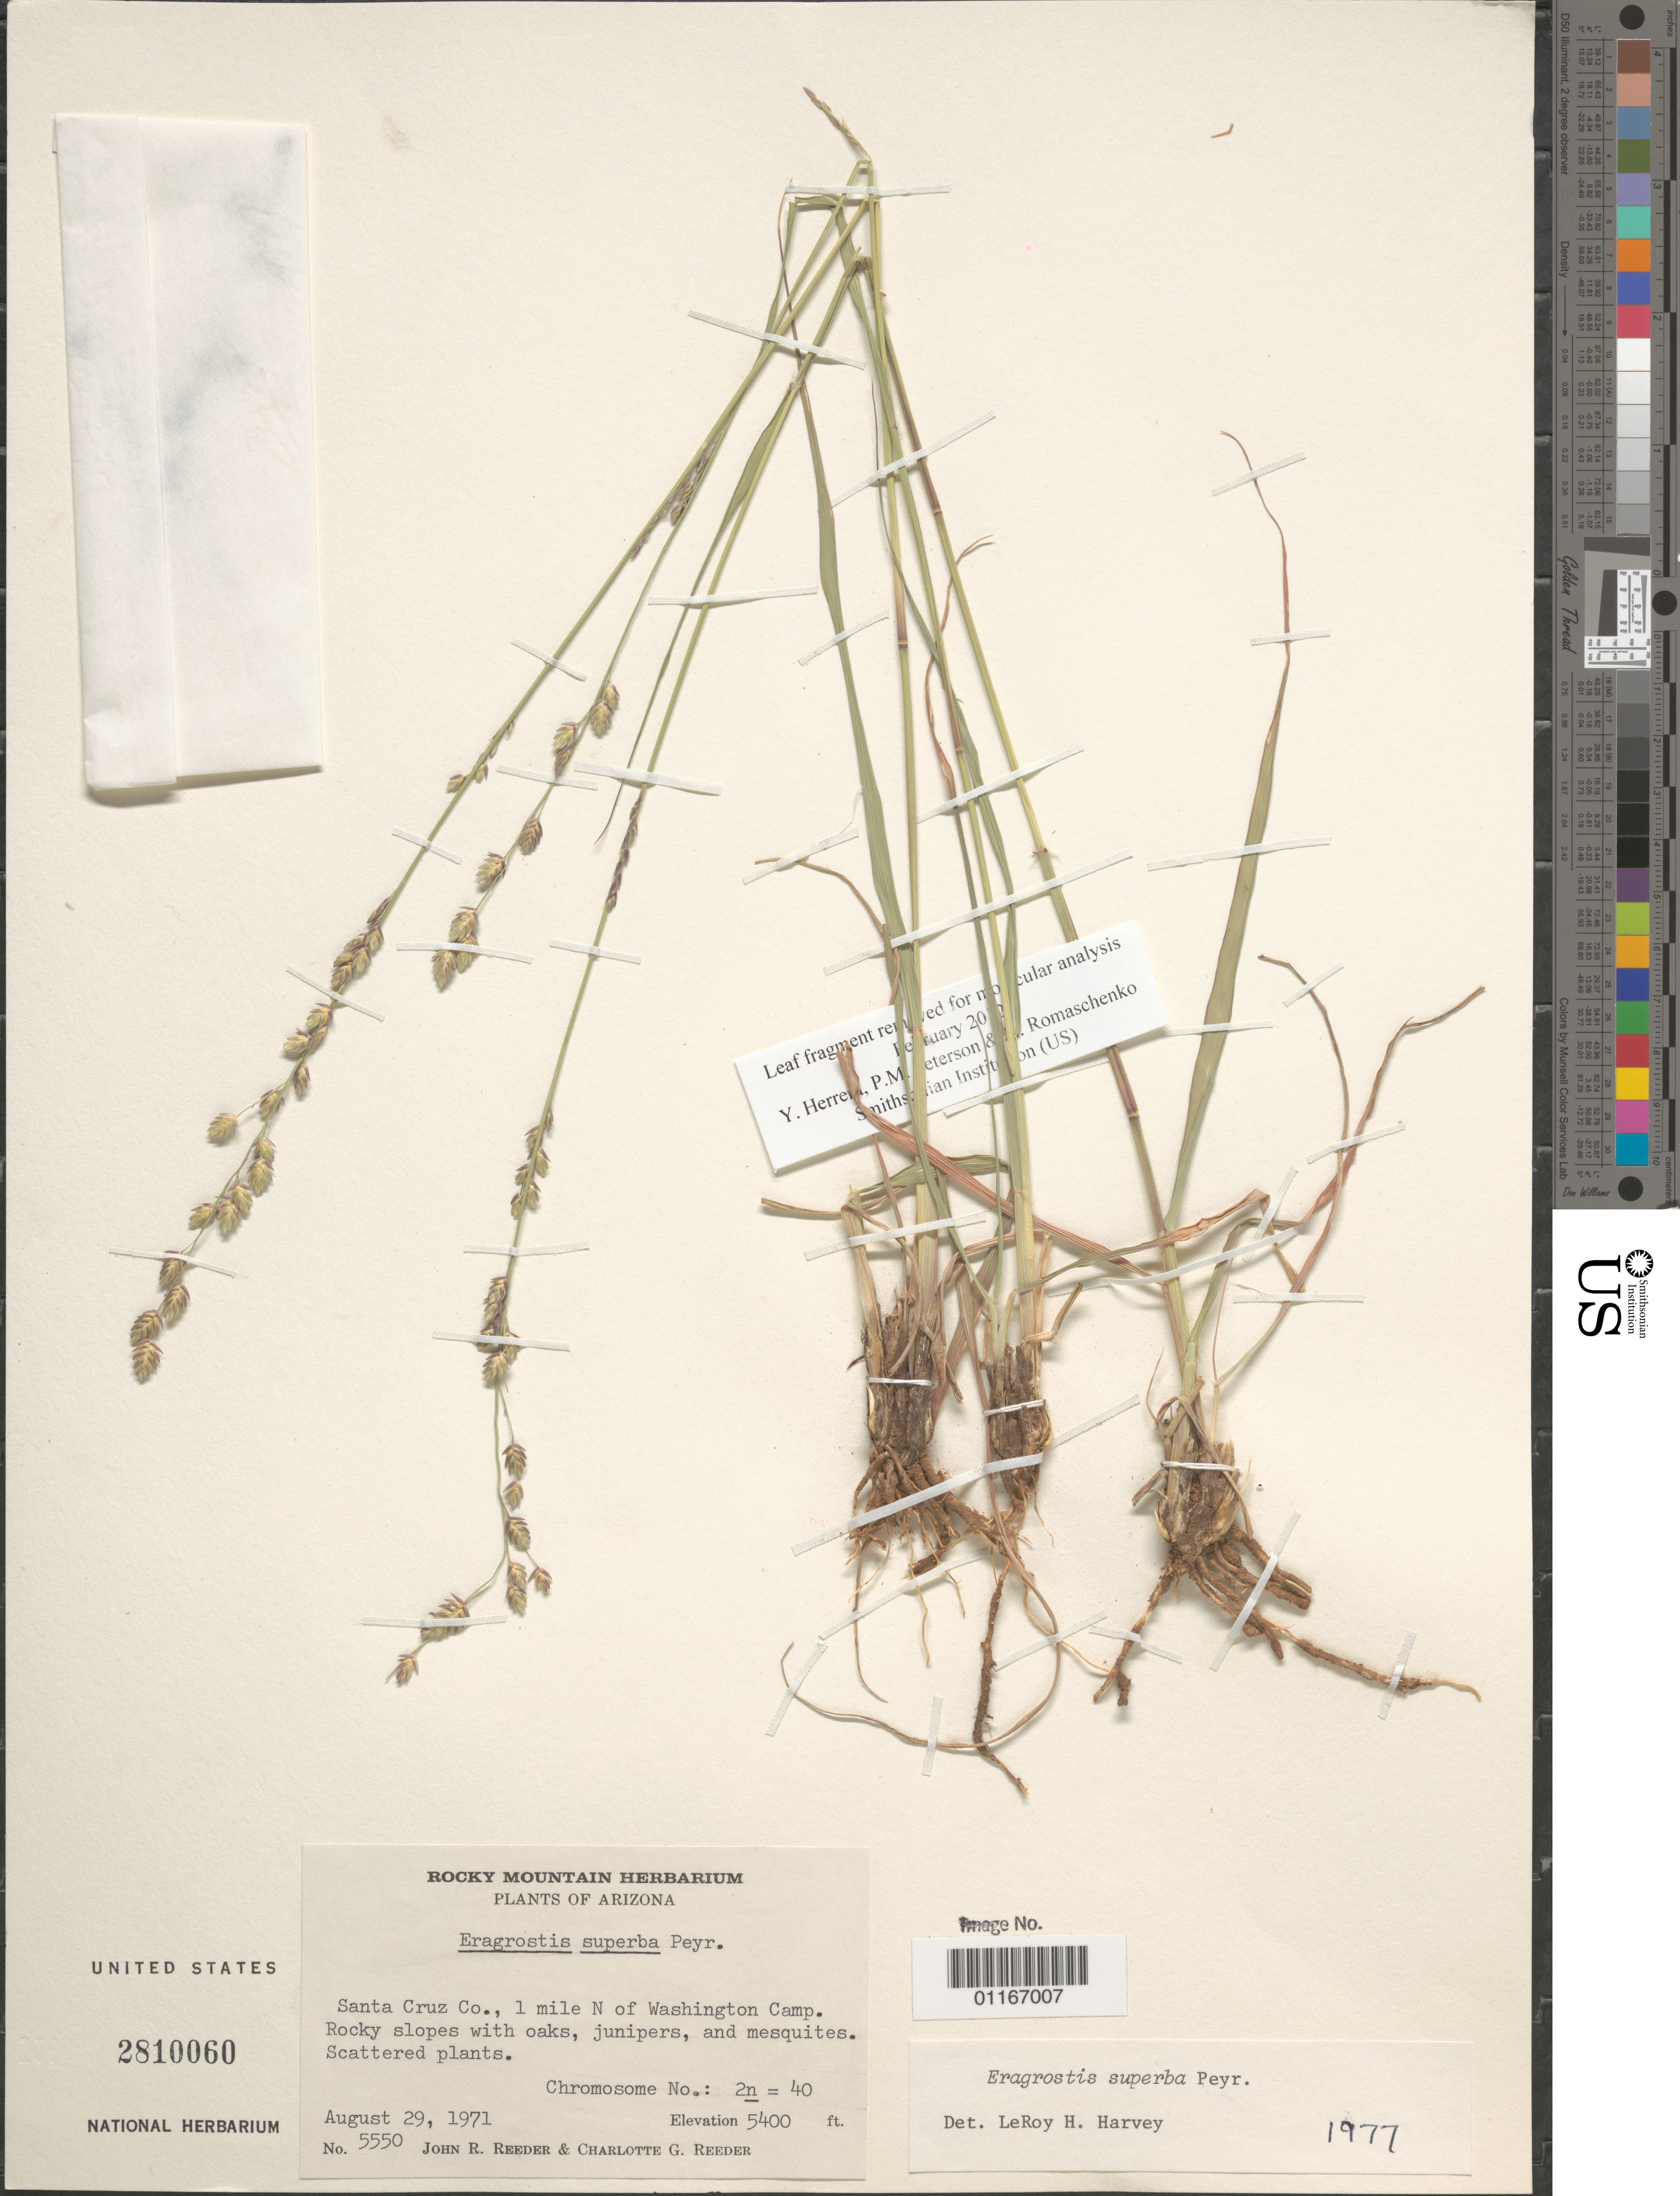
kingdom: Plantae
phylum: Tracheophyta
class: Liliopsida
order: Poales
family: Poaceae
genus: Eragrostis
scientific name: Eragrostis superba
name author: Peyr.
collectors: J.R. Reeder & C.O. Reeder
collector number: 5550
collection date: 1971-08-29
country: United States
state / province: Arizona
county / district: Santa Cruz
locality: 1 mile north of Washington Camp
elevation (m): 1646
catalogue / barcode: US 2810060